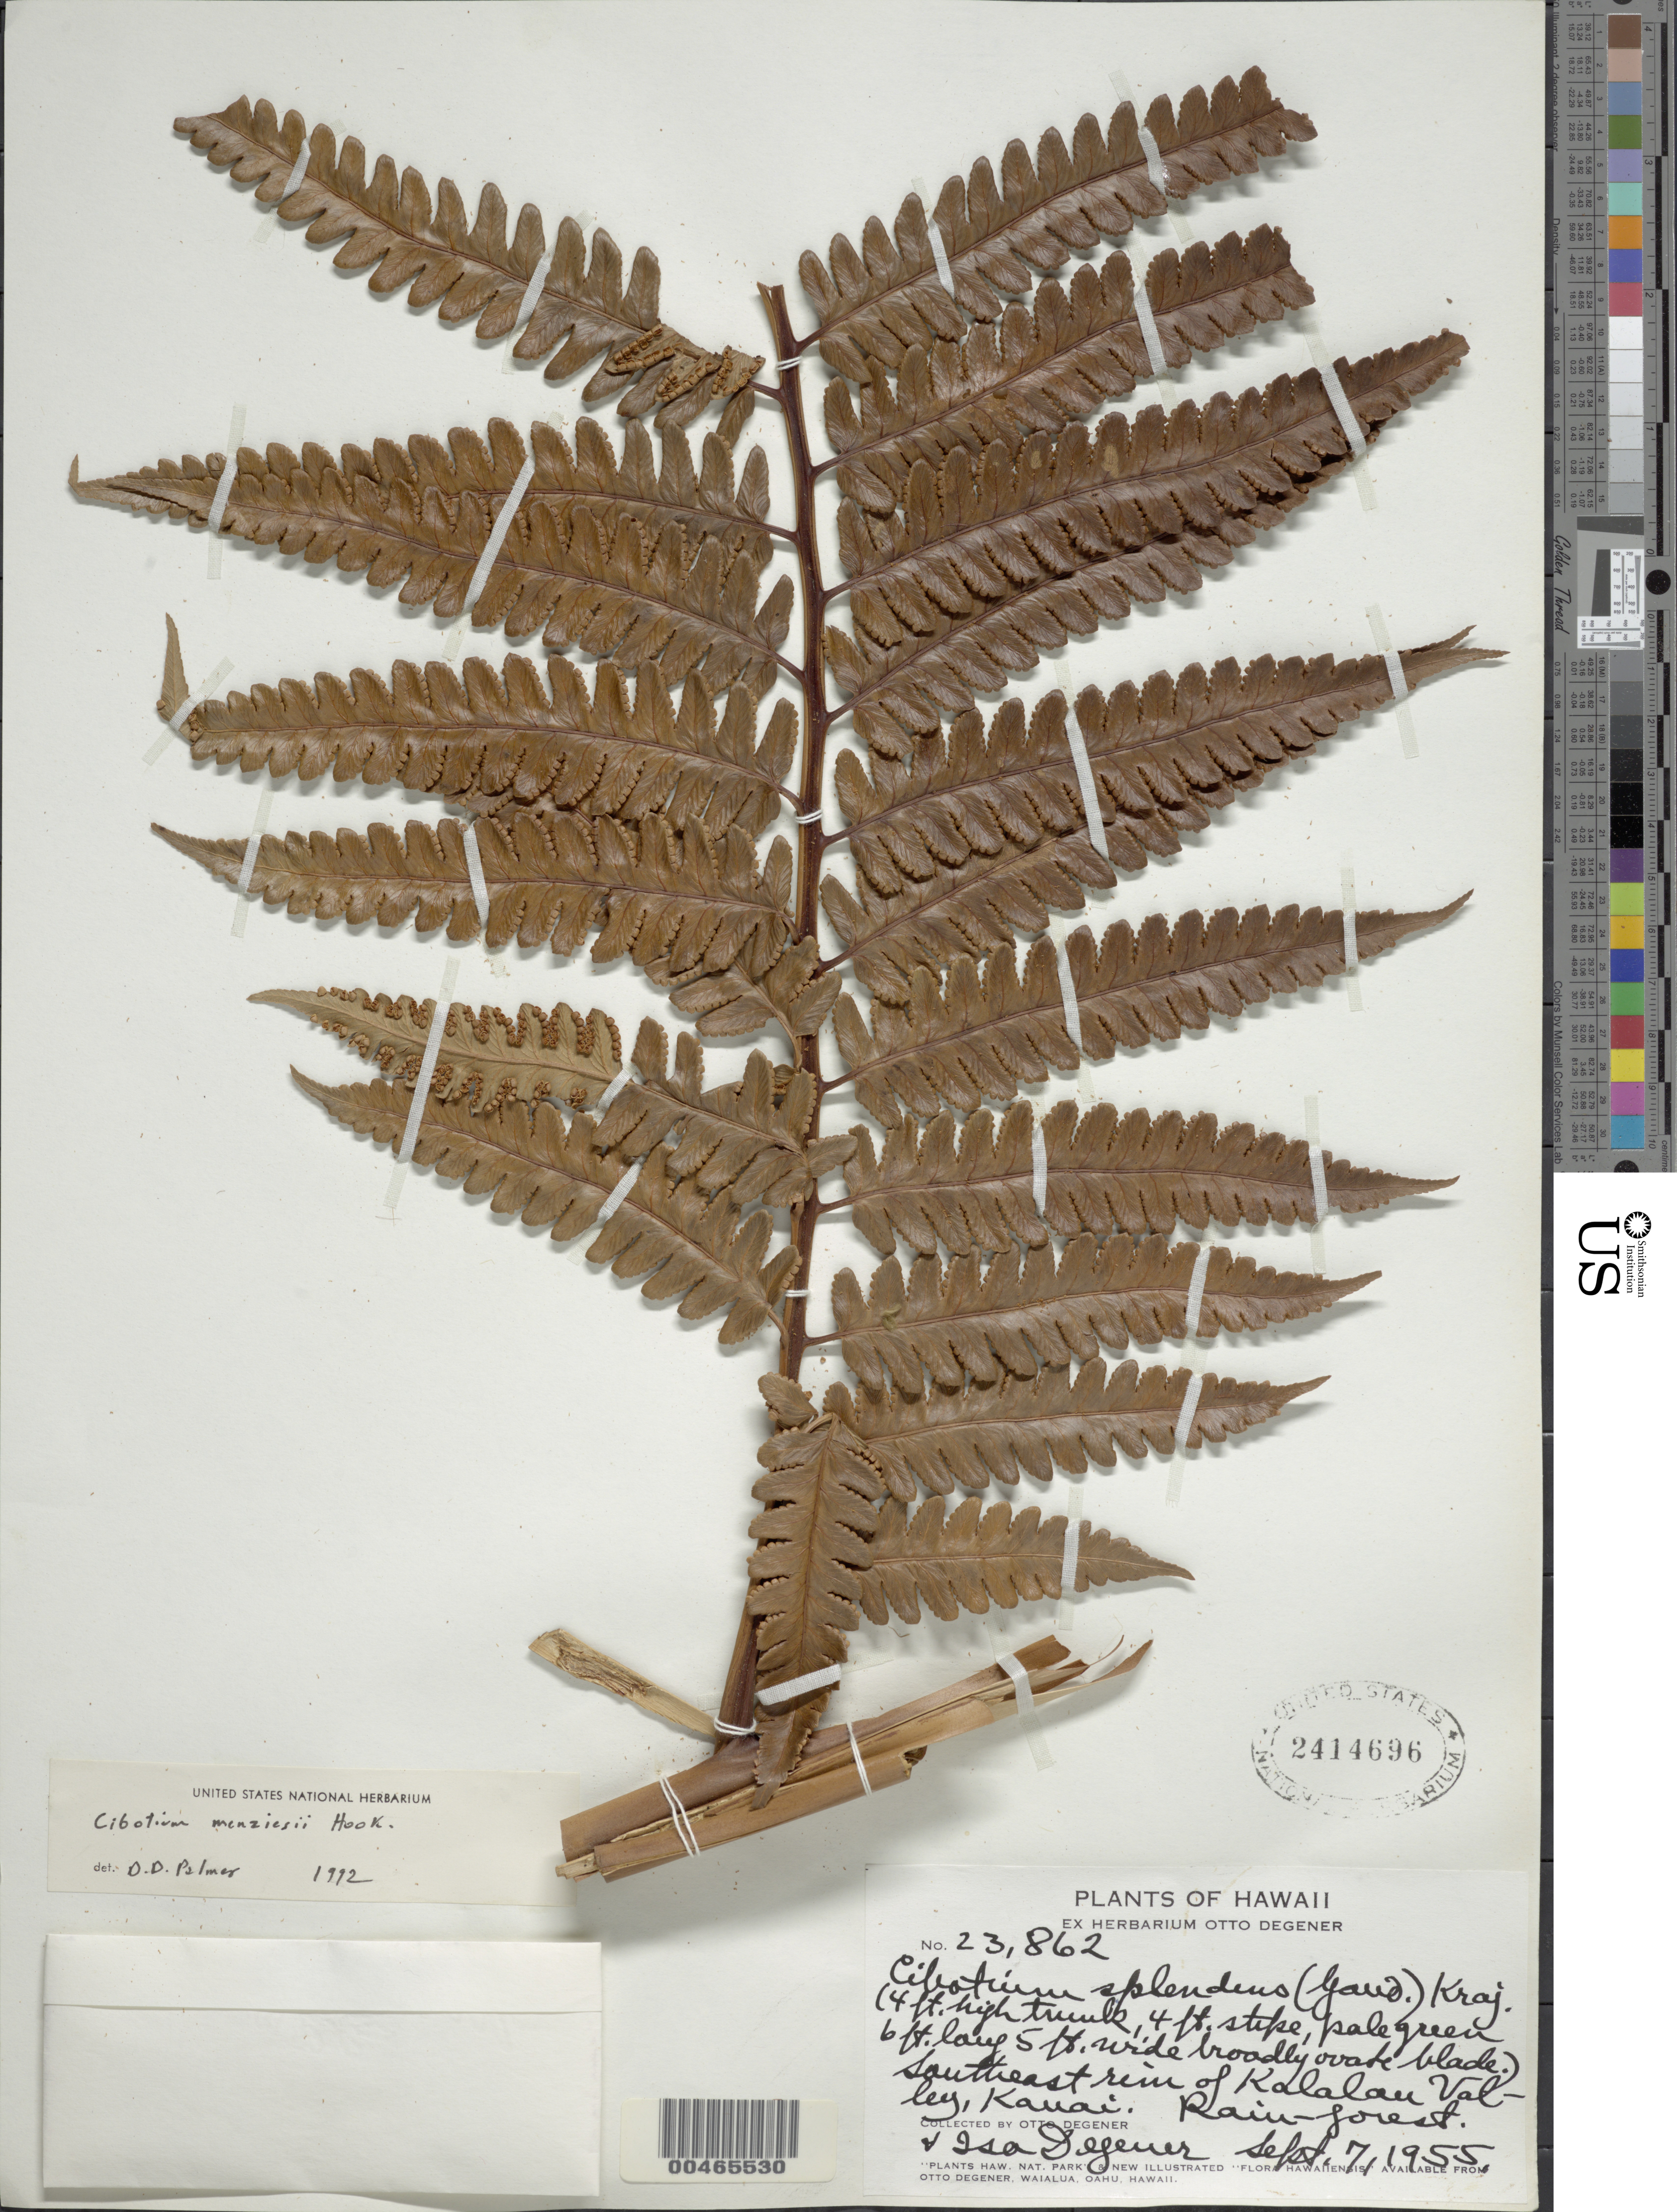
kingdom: Plantae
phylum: Tracheophyta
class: Polypodiopsida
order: Cyatheales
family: Cibotiaceae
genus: Cibotium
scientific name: Cibotium menziesii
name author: Hook.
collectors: O. Degener & I. Degener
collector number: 23862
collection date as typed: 7 Sep 1955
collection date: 1955-09-07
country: United States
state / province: Hawaii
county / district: Honolulu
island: Oahu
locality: SE rim of Kalalau Valley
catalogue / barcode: US 2414696